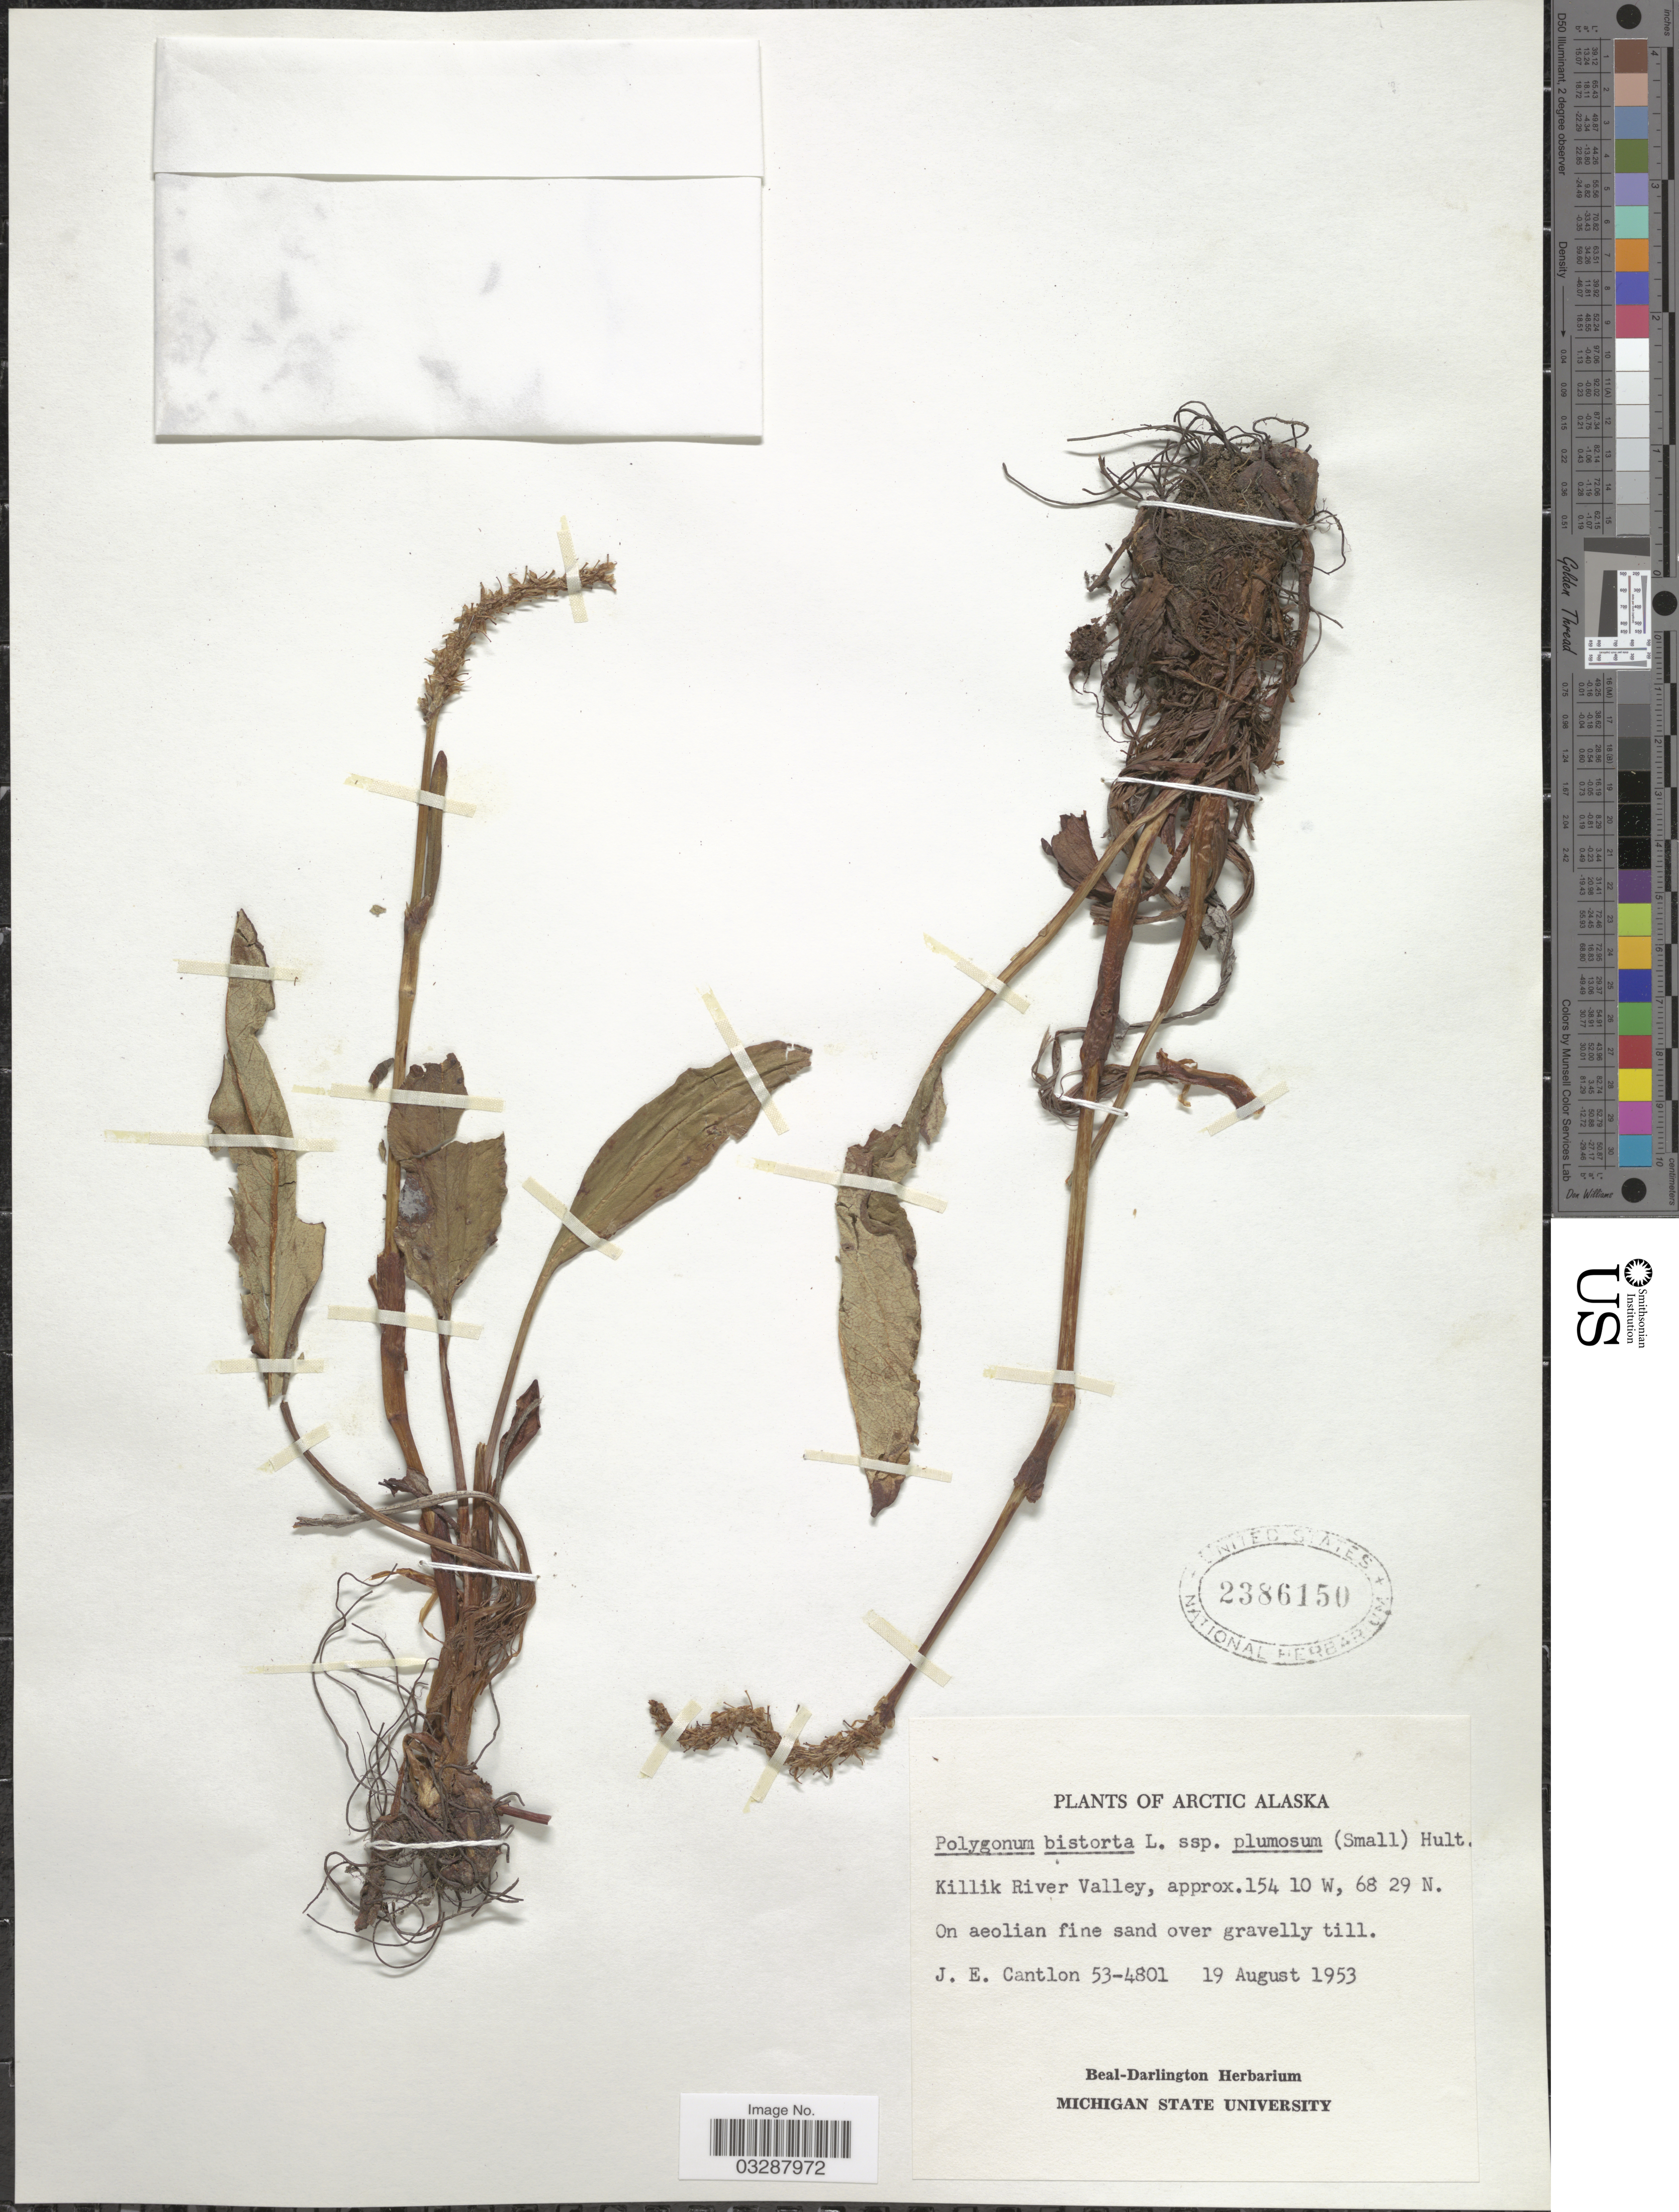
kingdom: Plantae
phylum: Tracheophyta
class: Magnoliopsida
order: Caryophyllales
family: Polygonaceae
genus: Bistorta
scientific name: Bistorta plumosa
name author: (Small) Greene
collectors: J. Cantlon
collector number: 53-4801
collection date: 1953-08-19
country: United States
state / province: Alaska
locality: Arctic Alaska, Killik River Valley.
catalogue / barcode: US 2386150